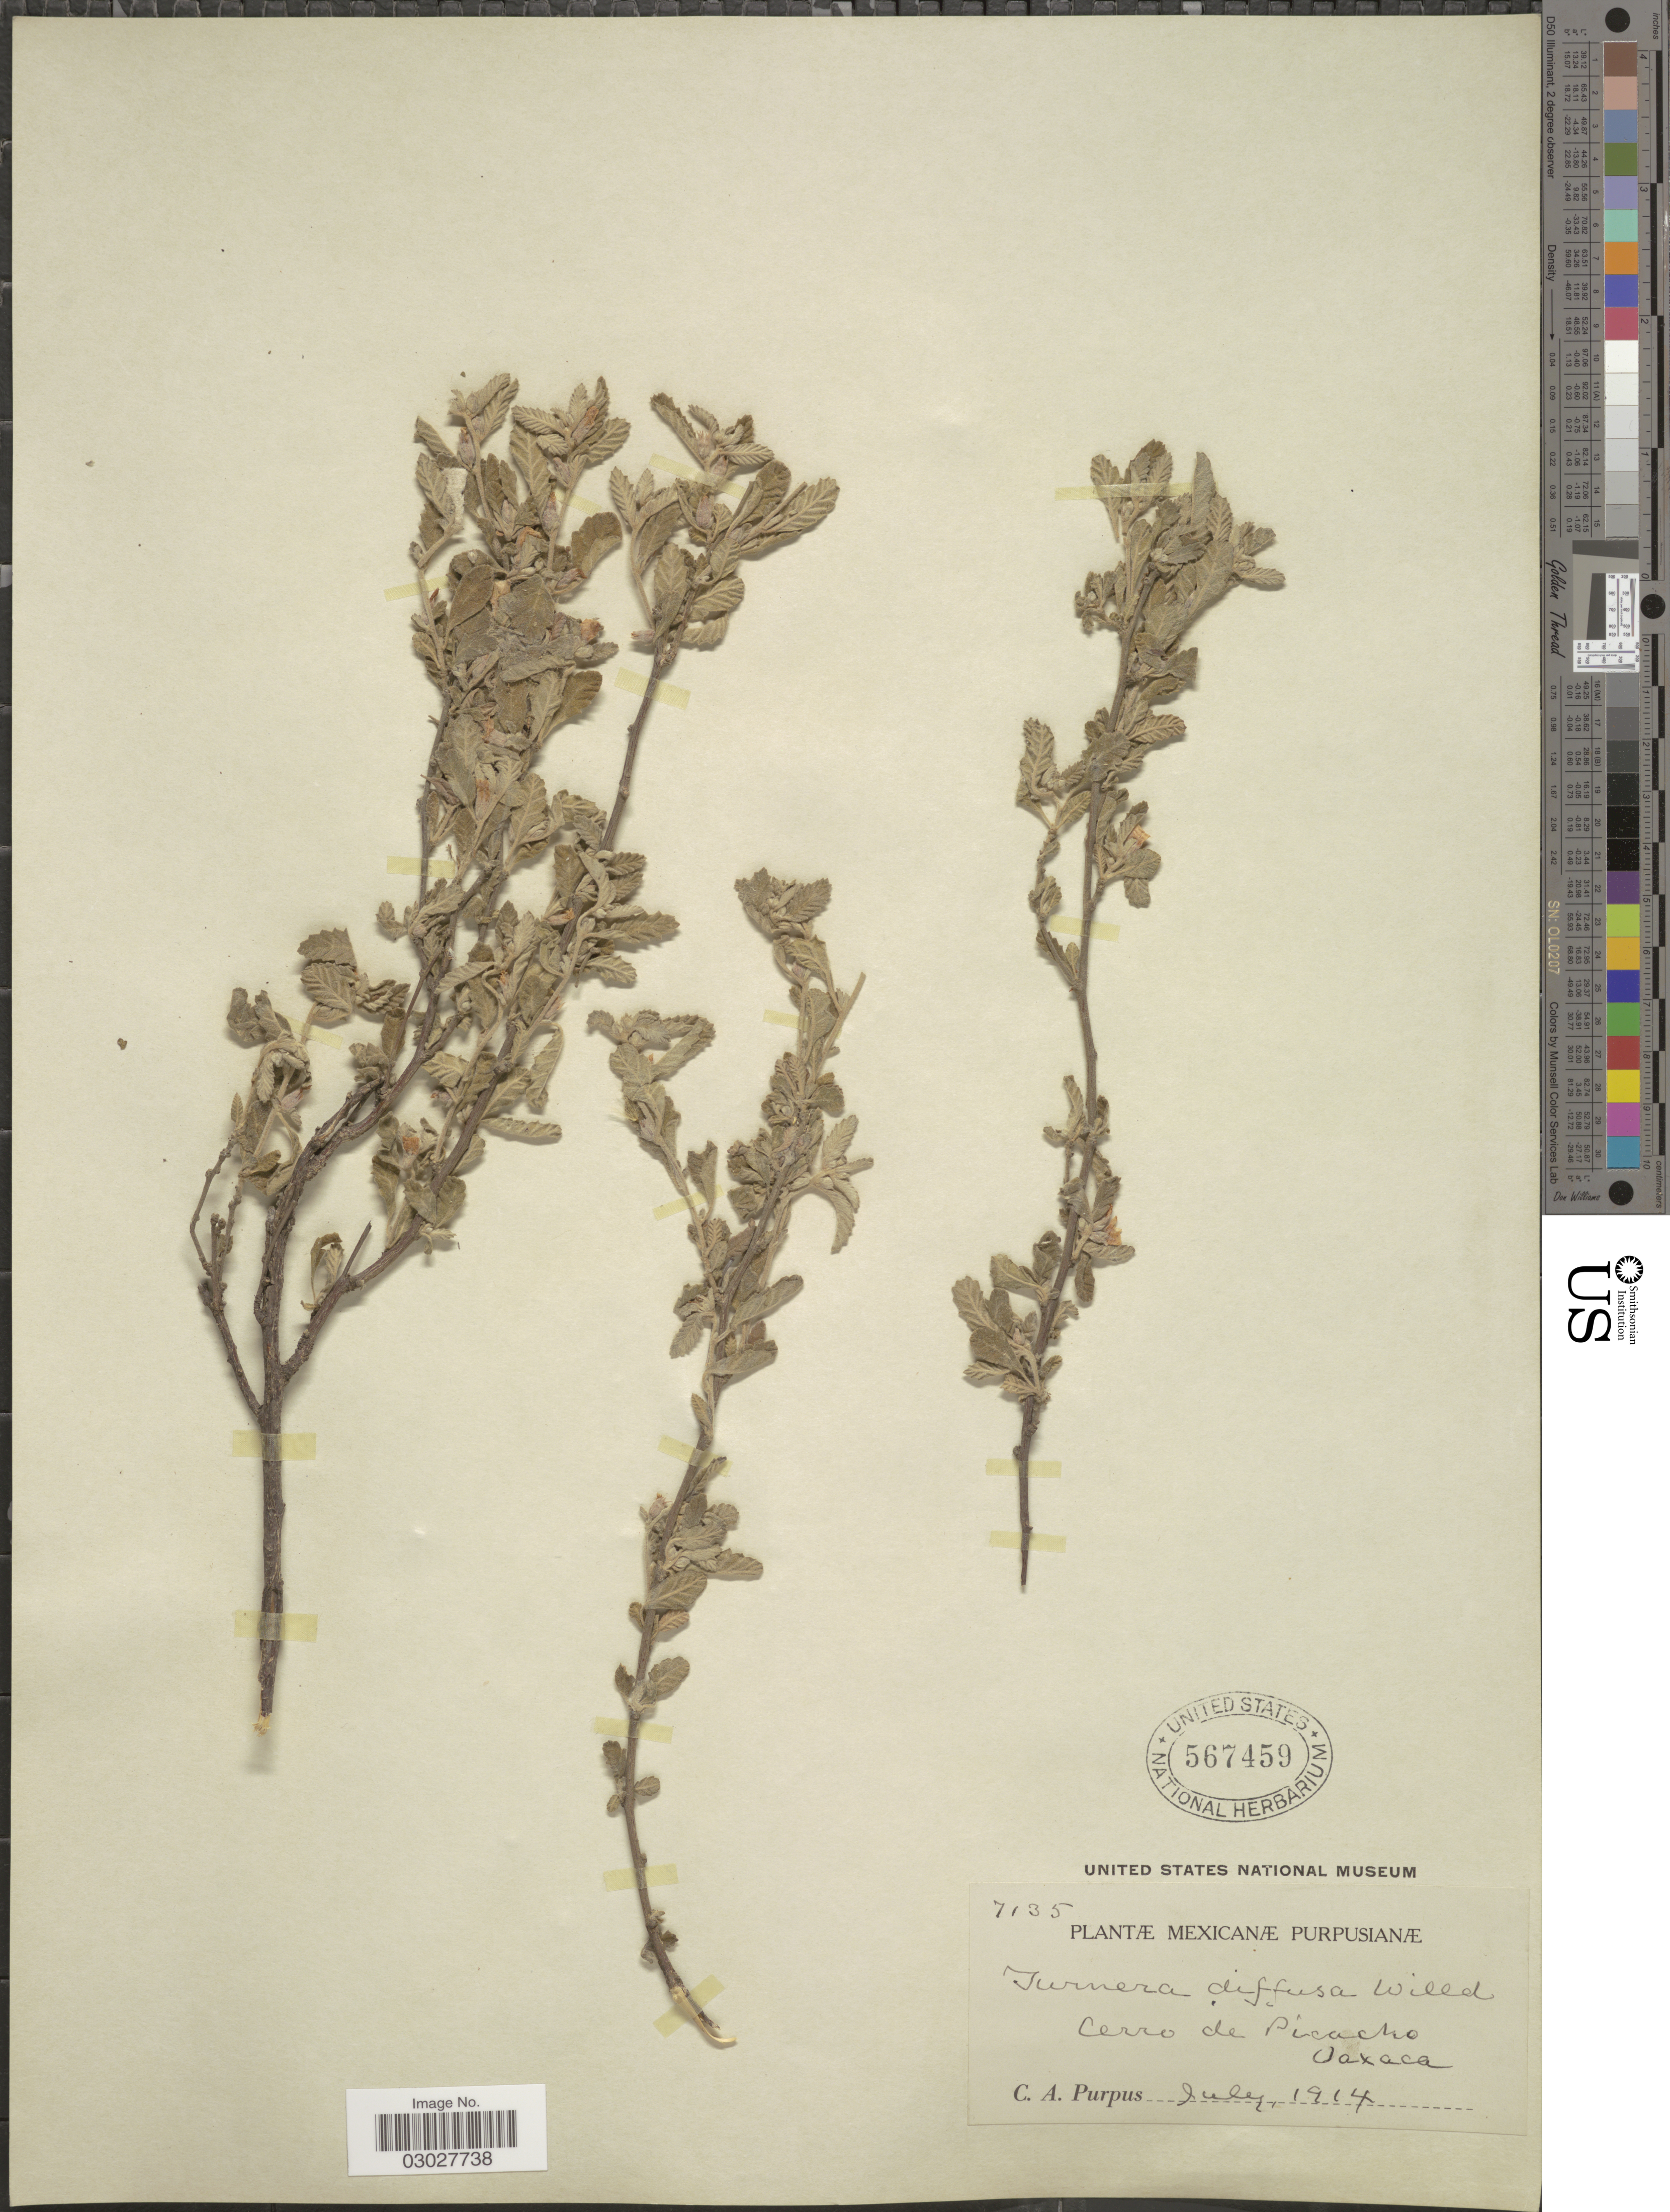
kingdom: Plantae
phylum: Tracheophyta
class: Magnoliopsida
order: Malpighiales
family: Turneraceae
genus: Turnera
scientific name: Turnera diffusa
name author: Willd. ex Schult.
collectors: C. A. Purpus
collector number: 7135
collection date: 1914-07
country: Mexico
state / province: Oaxaca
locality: Cerro de Picacho.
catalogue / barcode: US 567459